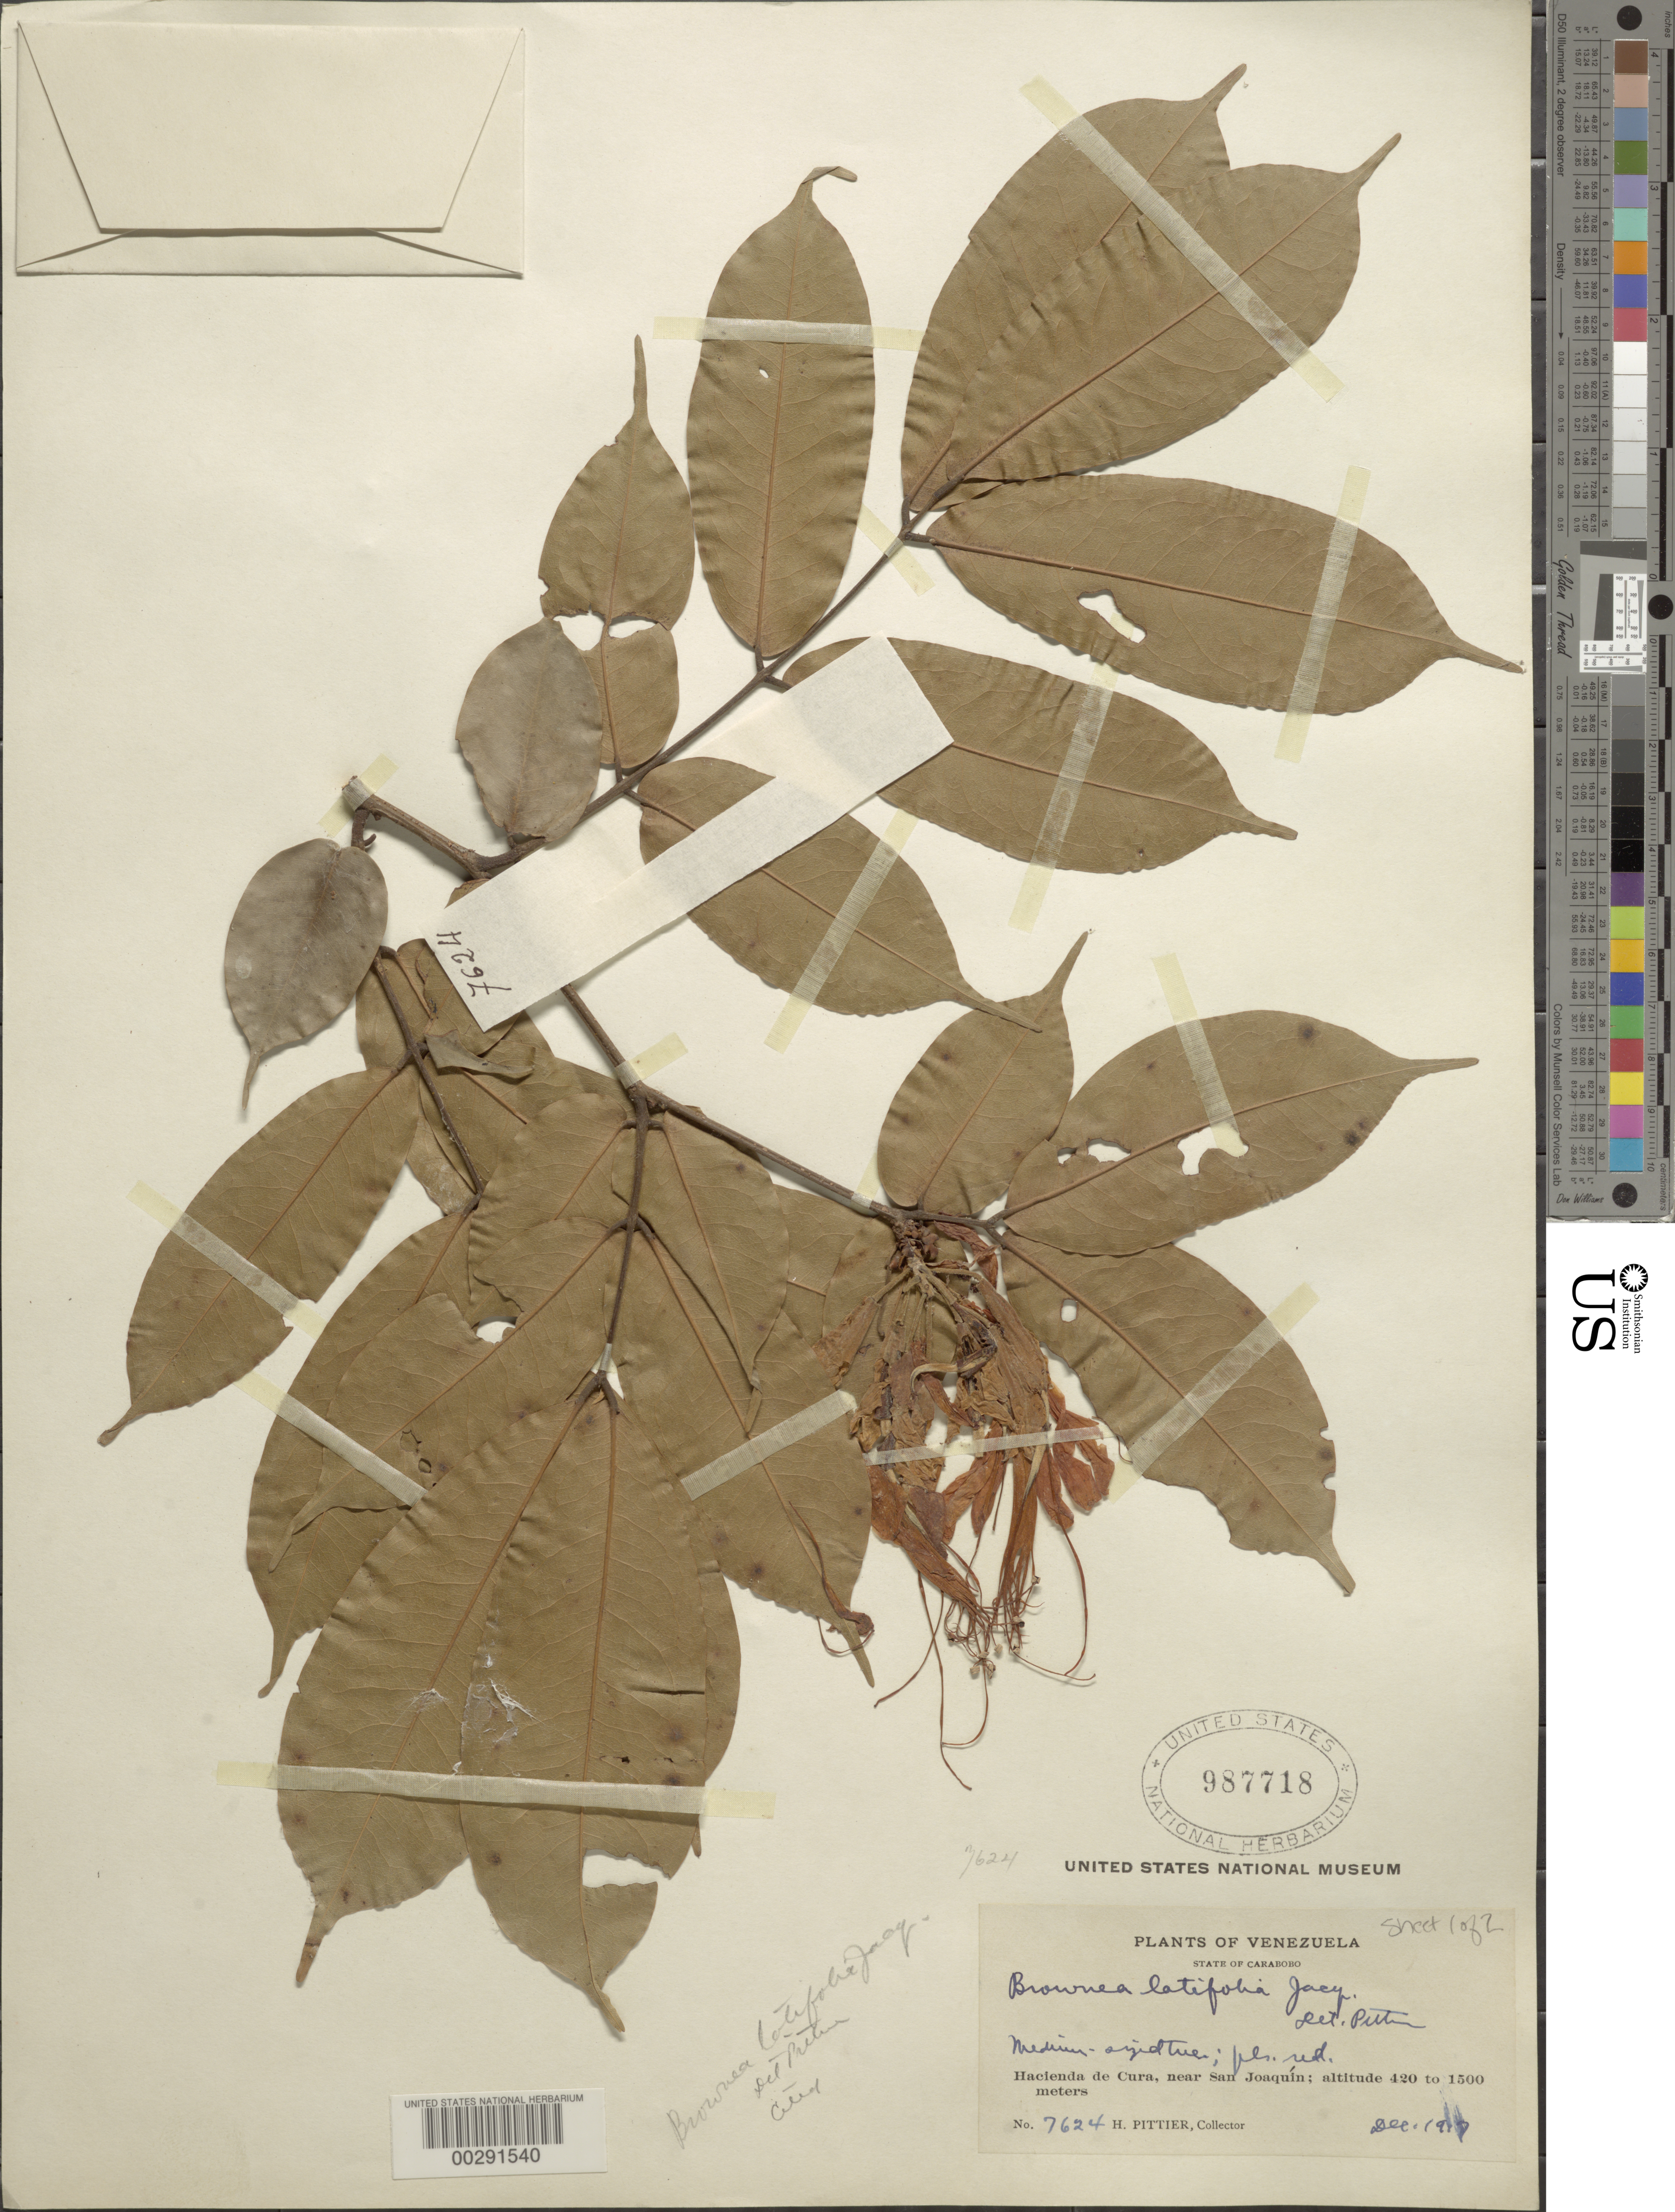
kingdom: Plantae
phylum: Tracheophyta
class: Magnoliopsida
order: Fabales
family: Fabaceae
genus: Brownea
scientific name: Brownea coccinea subsp. coccinea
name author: Jacq.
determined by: Santos-Silva, J.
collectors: H. F. Pittier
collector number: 7624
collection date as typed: Dec 1917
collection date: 1917-12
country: Venezuela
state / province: Carabobo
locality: Hacienda de cura, near san joaquin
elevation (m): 420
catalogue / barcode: US 987718